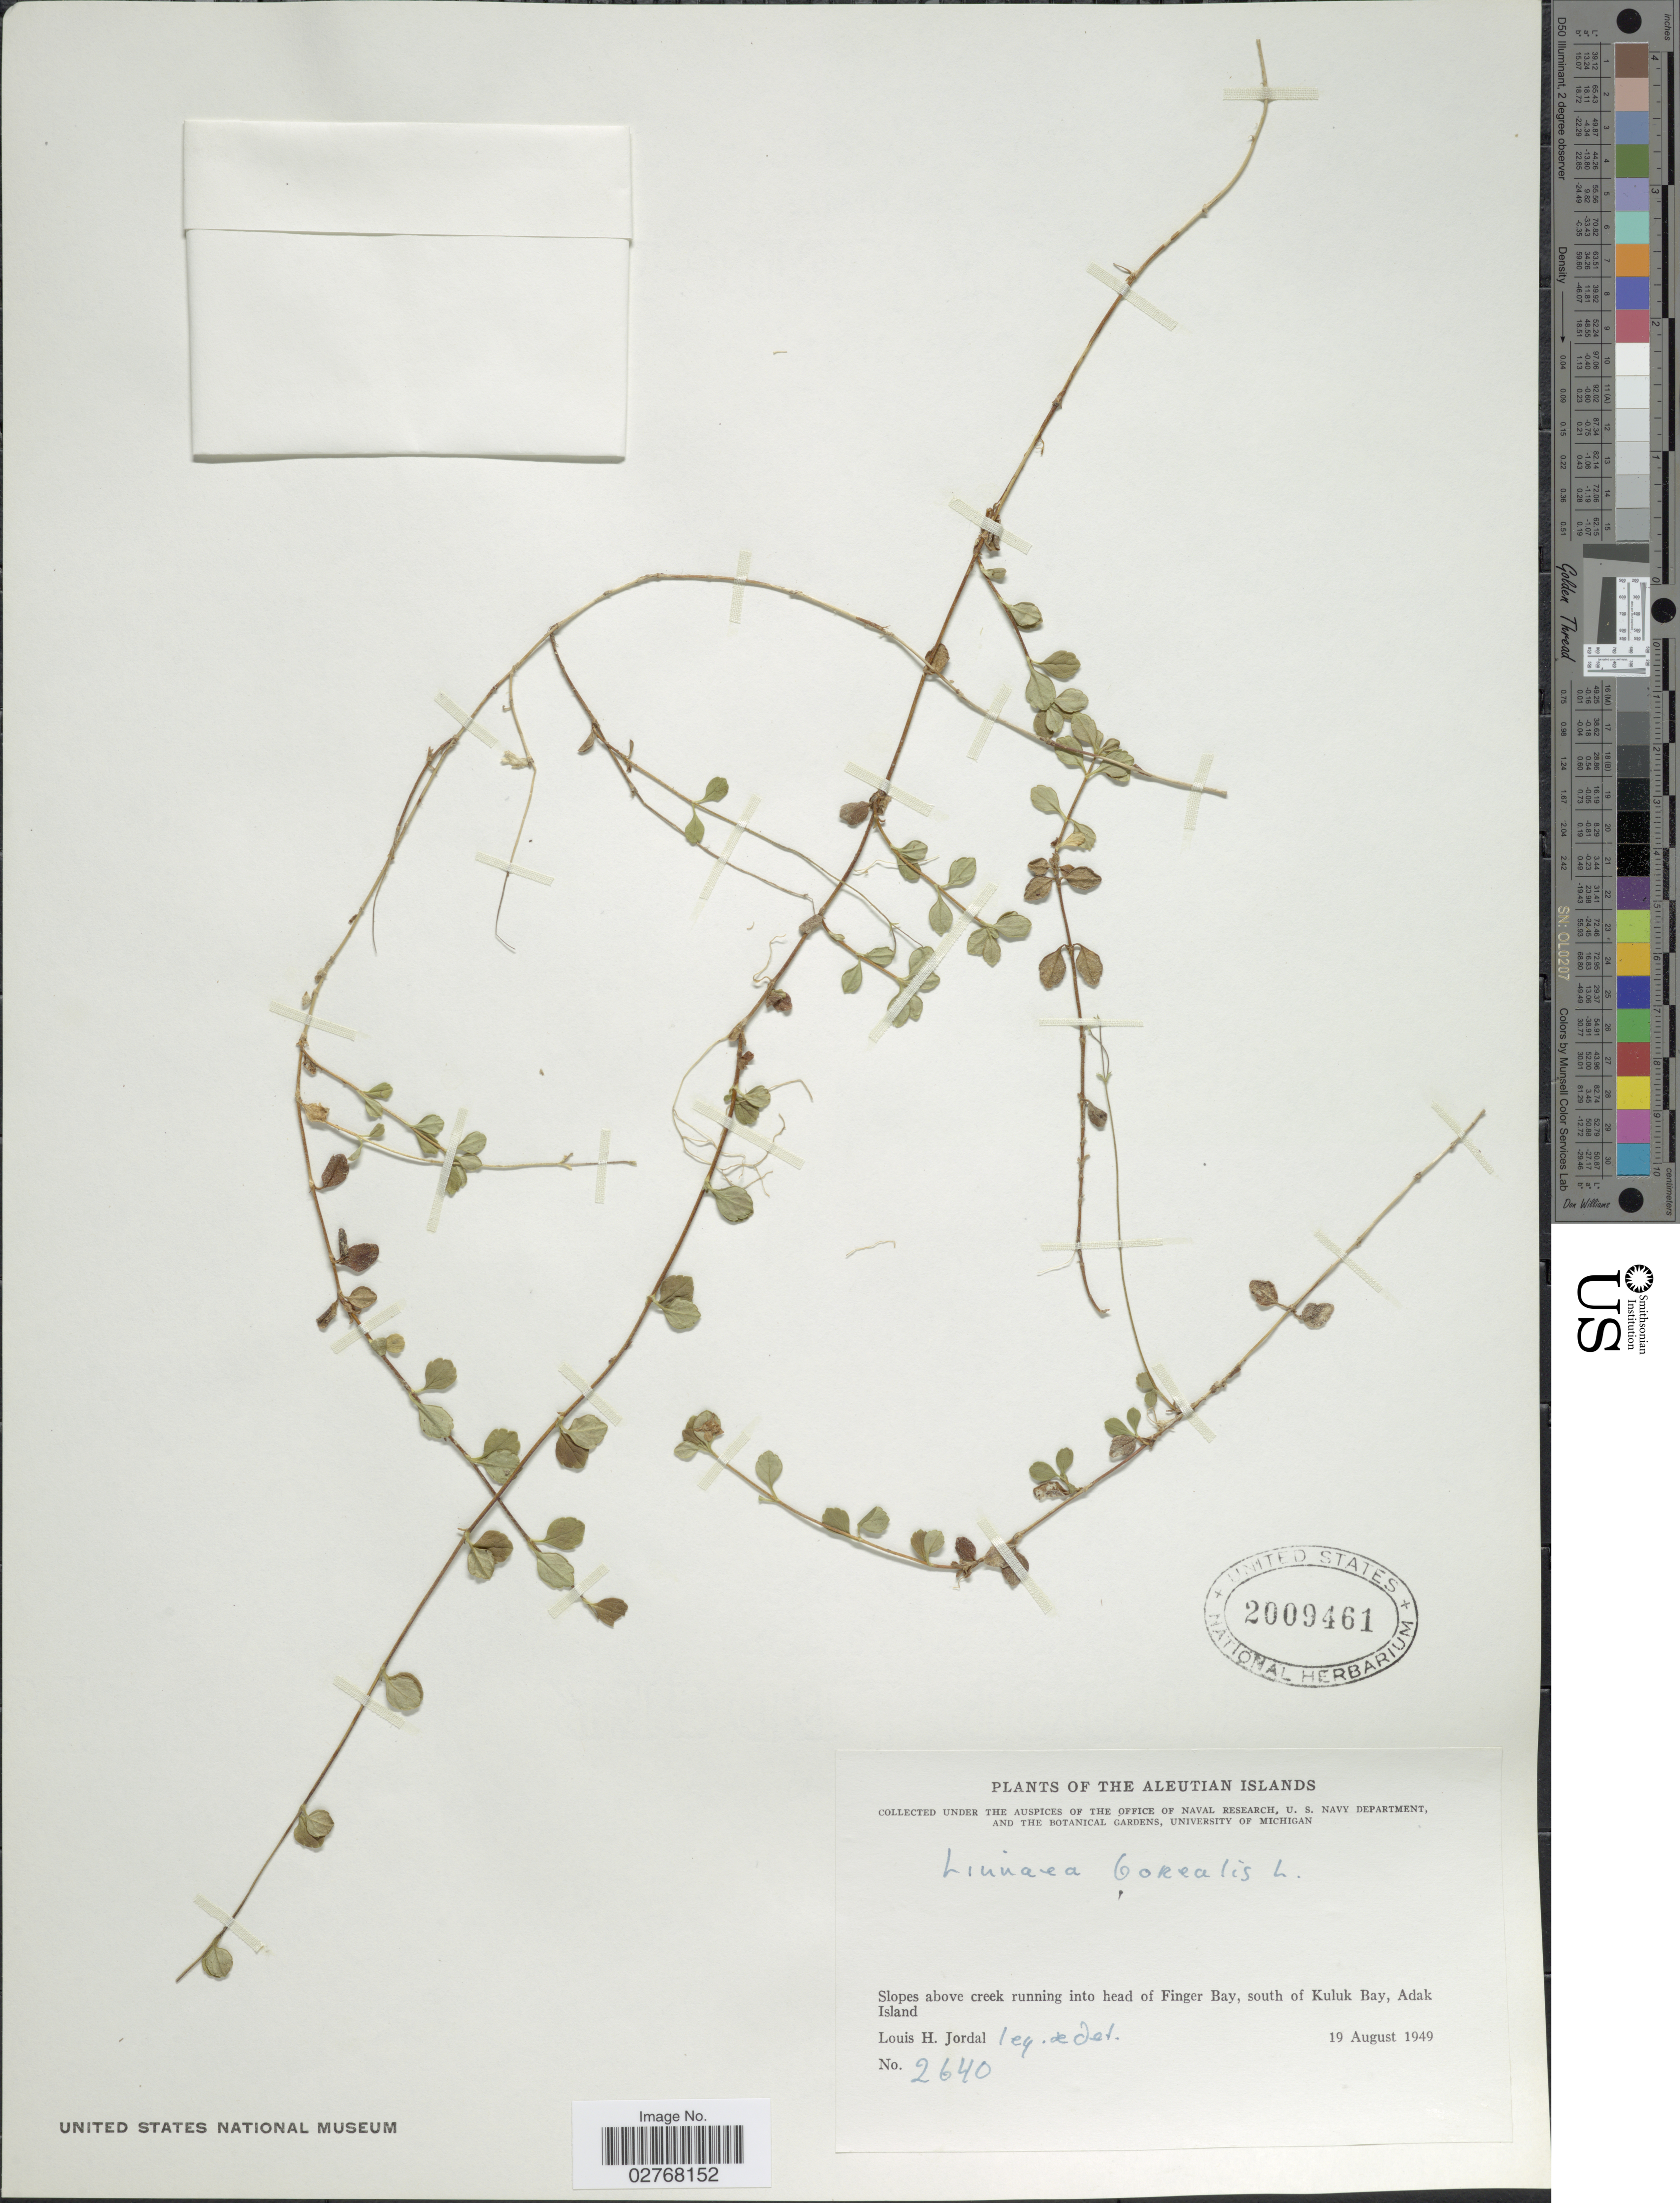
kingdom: Plantae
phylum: Tracheophyta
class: Magnoliopsida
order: Dipsacales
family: Caprifoliaceae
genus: Linnaea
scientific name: Linnaea borealis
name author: L.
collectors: L. Jordal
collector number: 2640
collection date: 1949-08-19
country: United States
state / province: Alaska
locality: The Aleutian Islands, Slopes above creek running into head of Finger Bay, south of Kuluk Bay, Adak Island.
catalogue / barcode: US 2009461